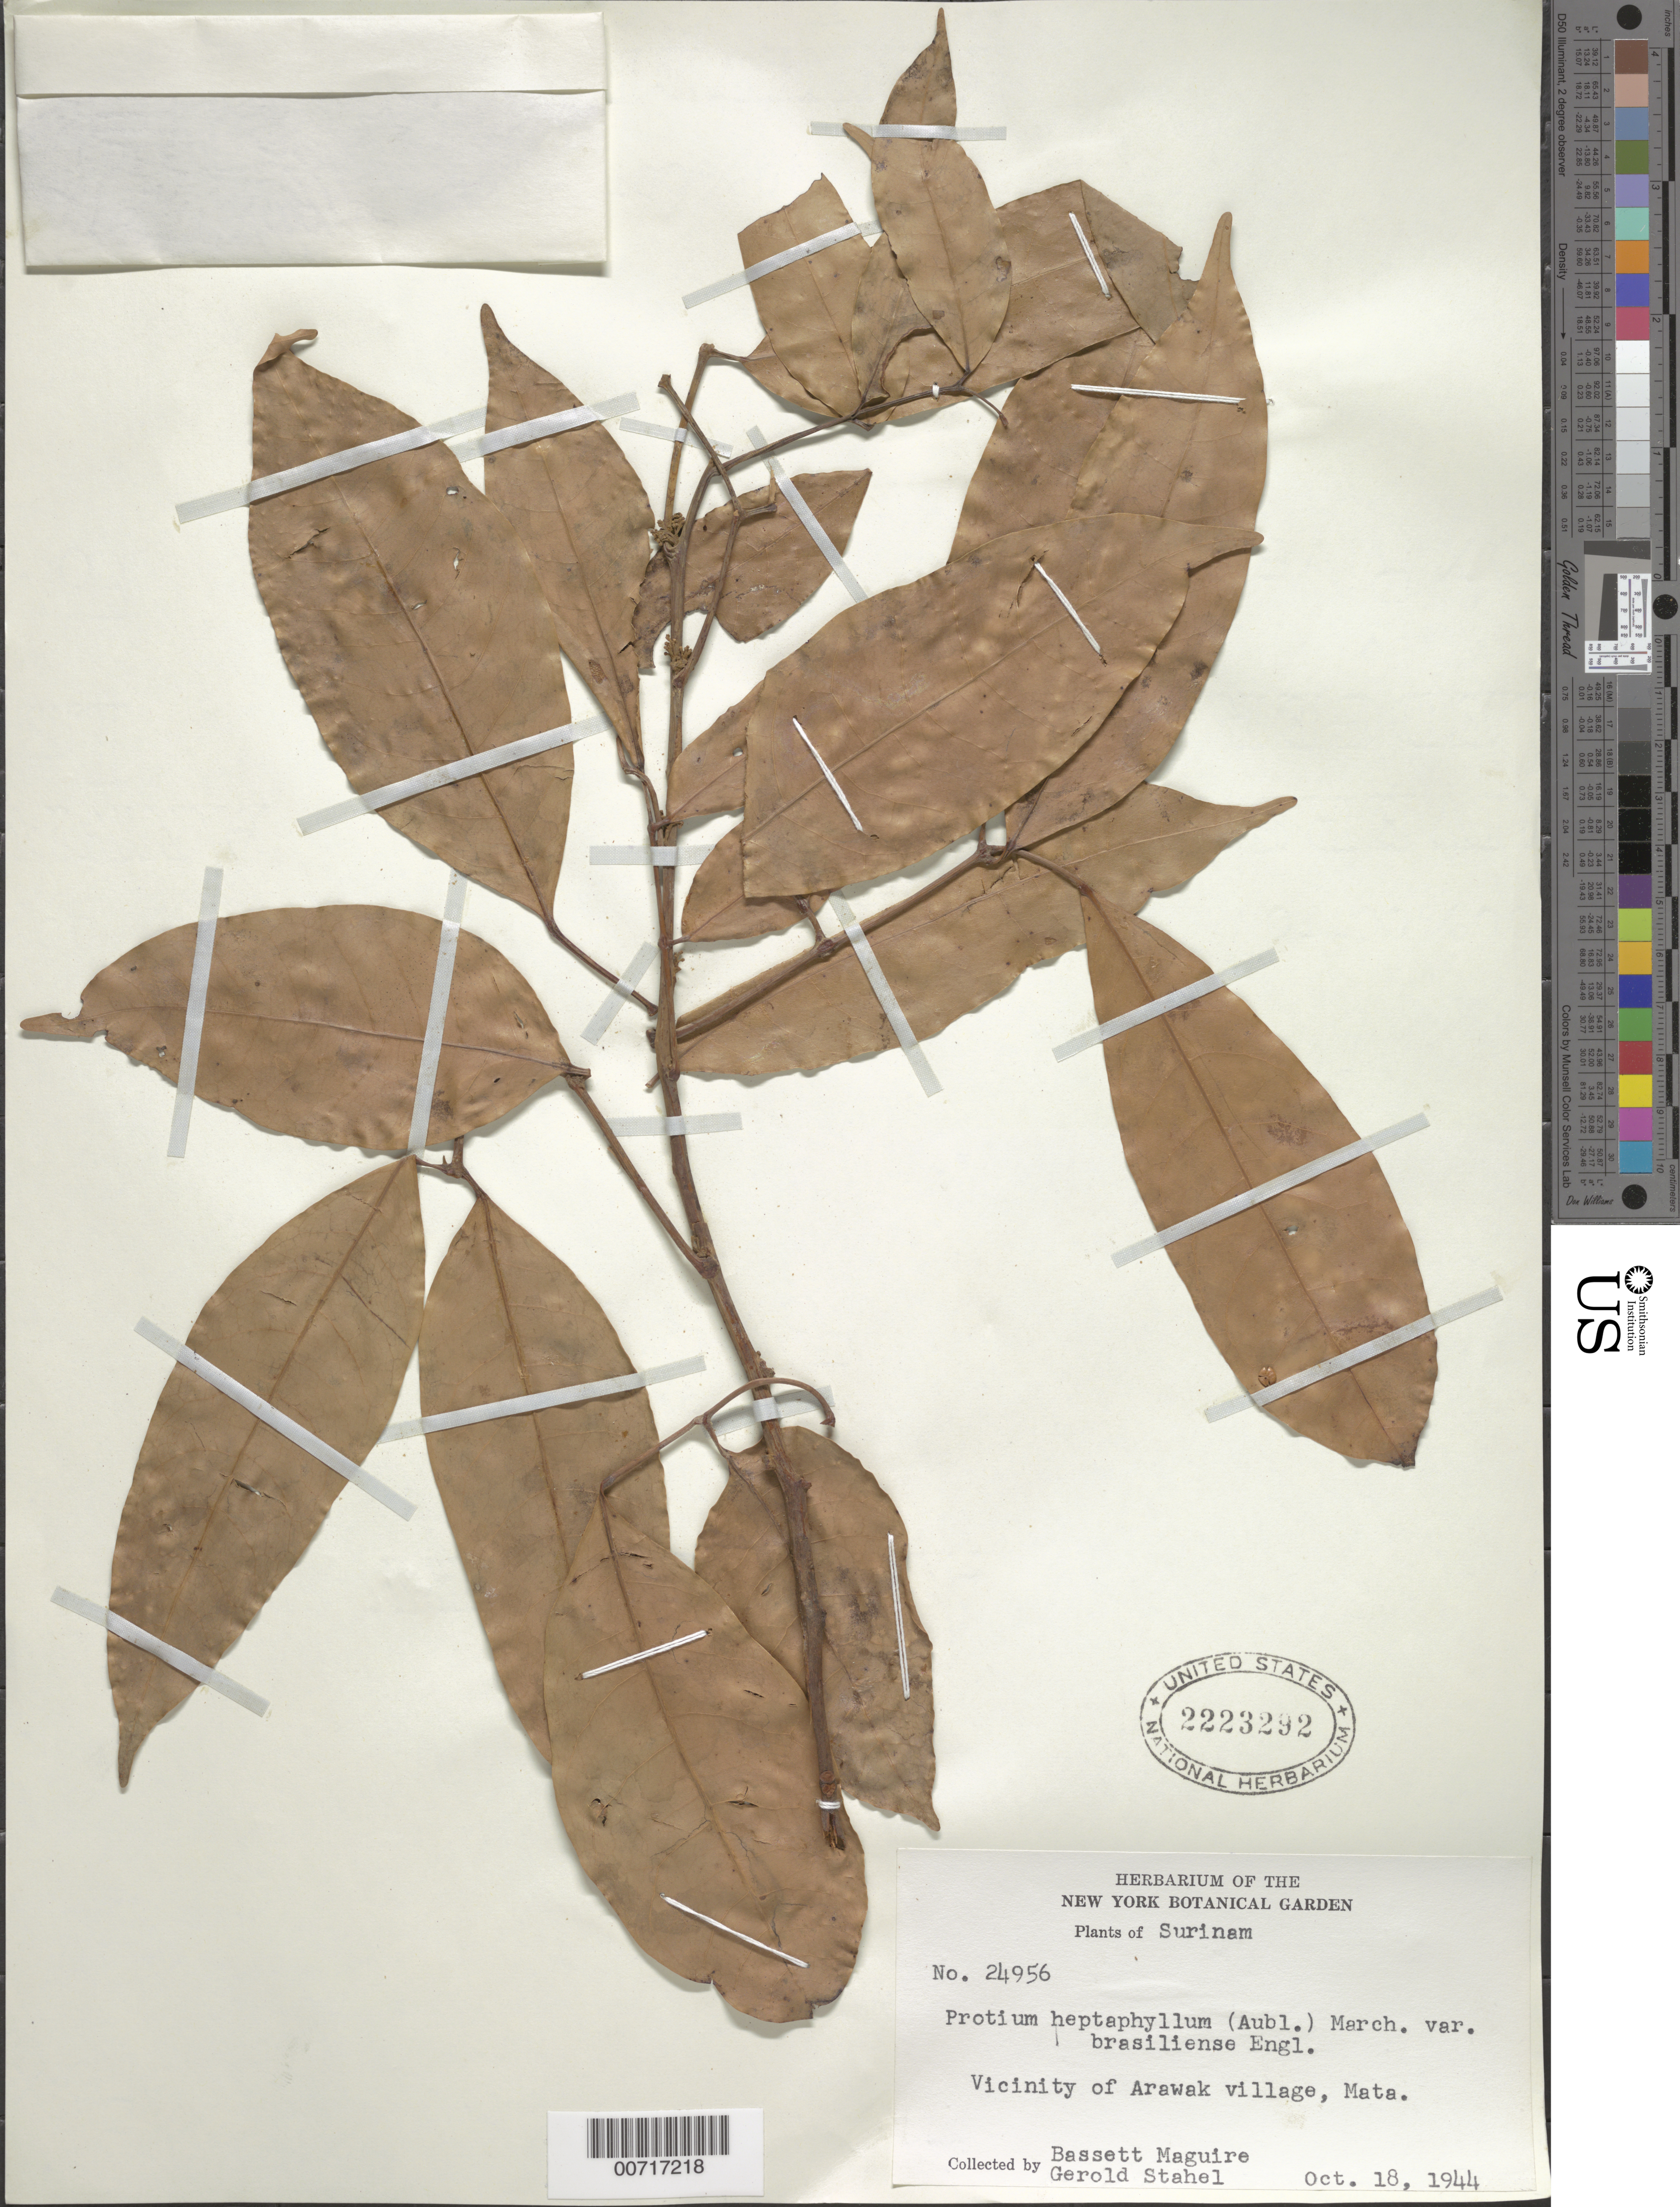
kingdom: Plantae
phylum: Tracheophyta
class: Magnoliopsida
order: Sapindales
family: Burseraceae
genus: Protium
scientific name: Protium heptaphyllum var. brasiliense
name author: Engl.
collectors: B. Maguire & G. Stahel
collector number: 24956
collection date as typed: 18-Oct-44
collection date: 1944-10-18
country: Suriname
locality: Zanderij I., Mata vic., Arawak village of Mata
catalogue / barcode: US 2223292